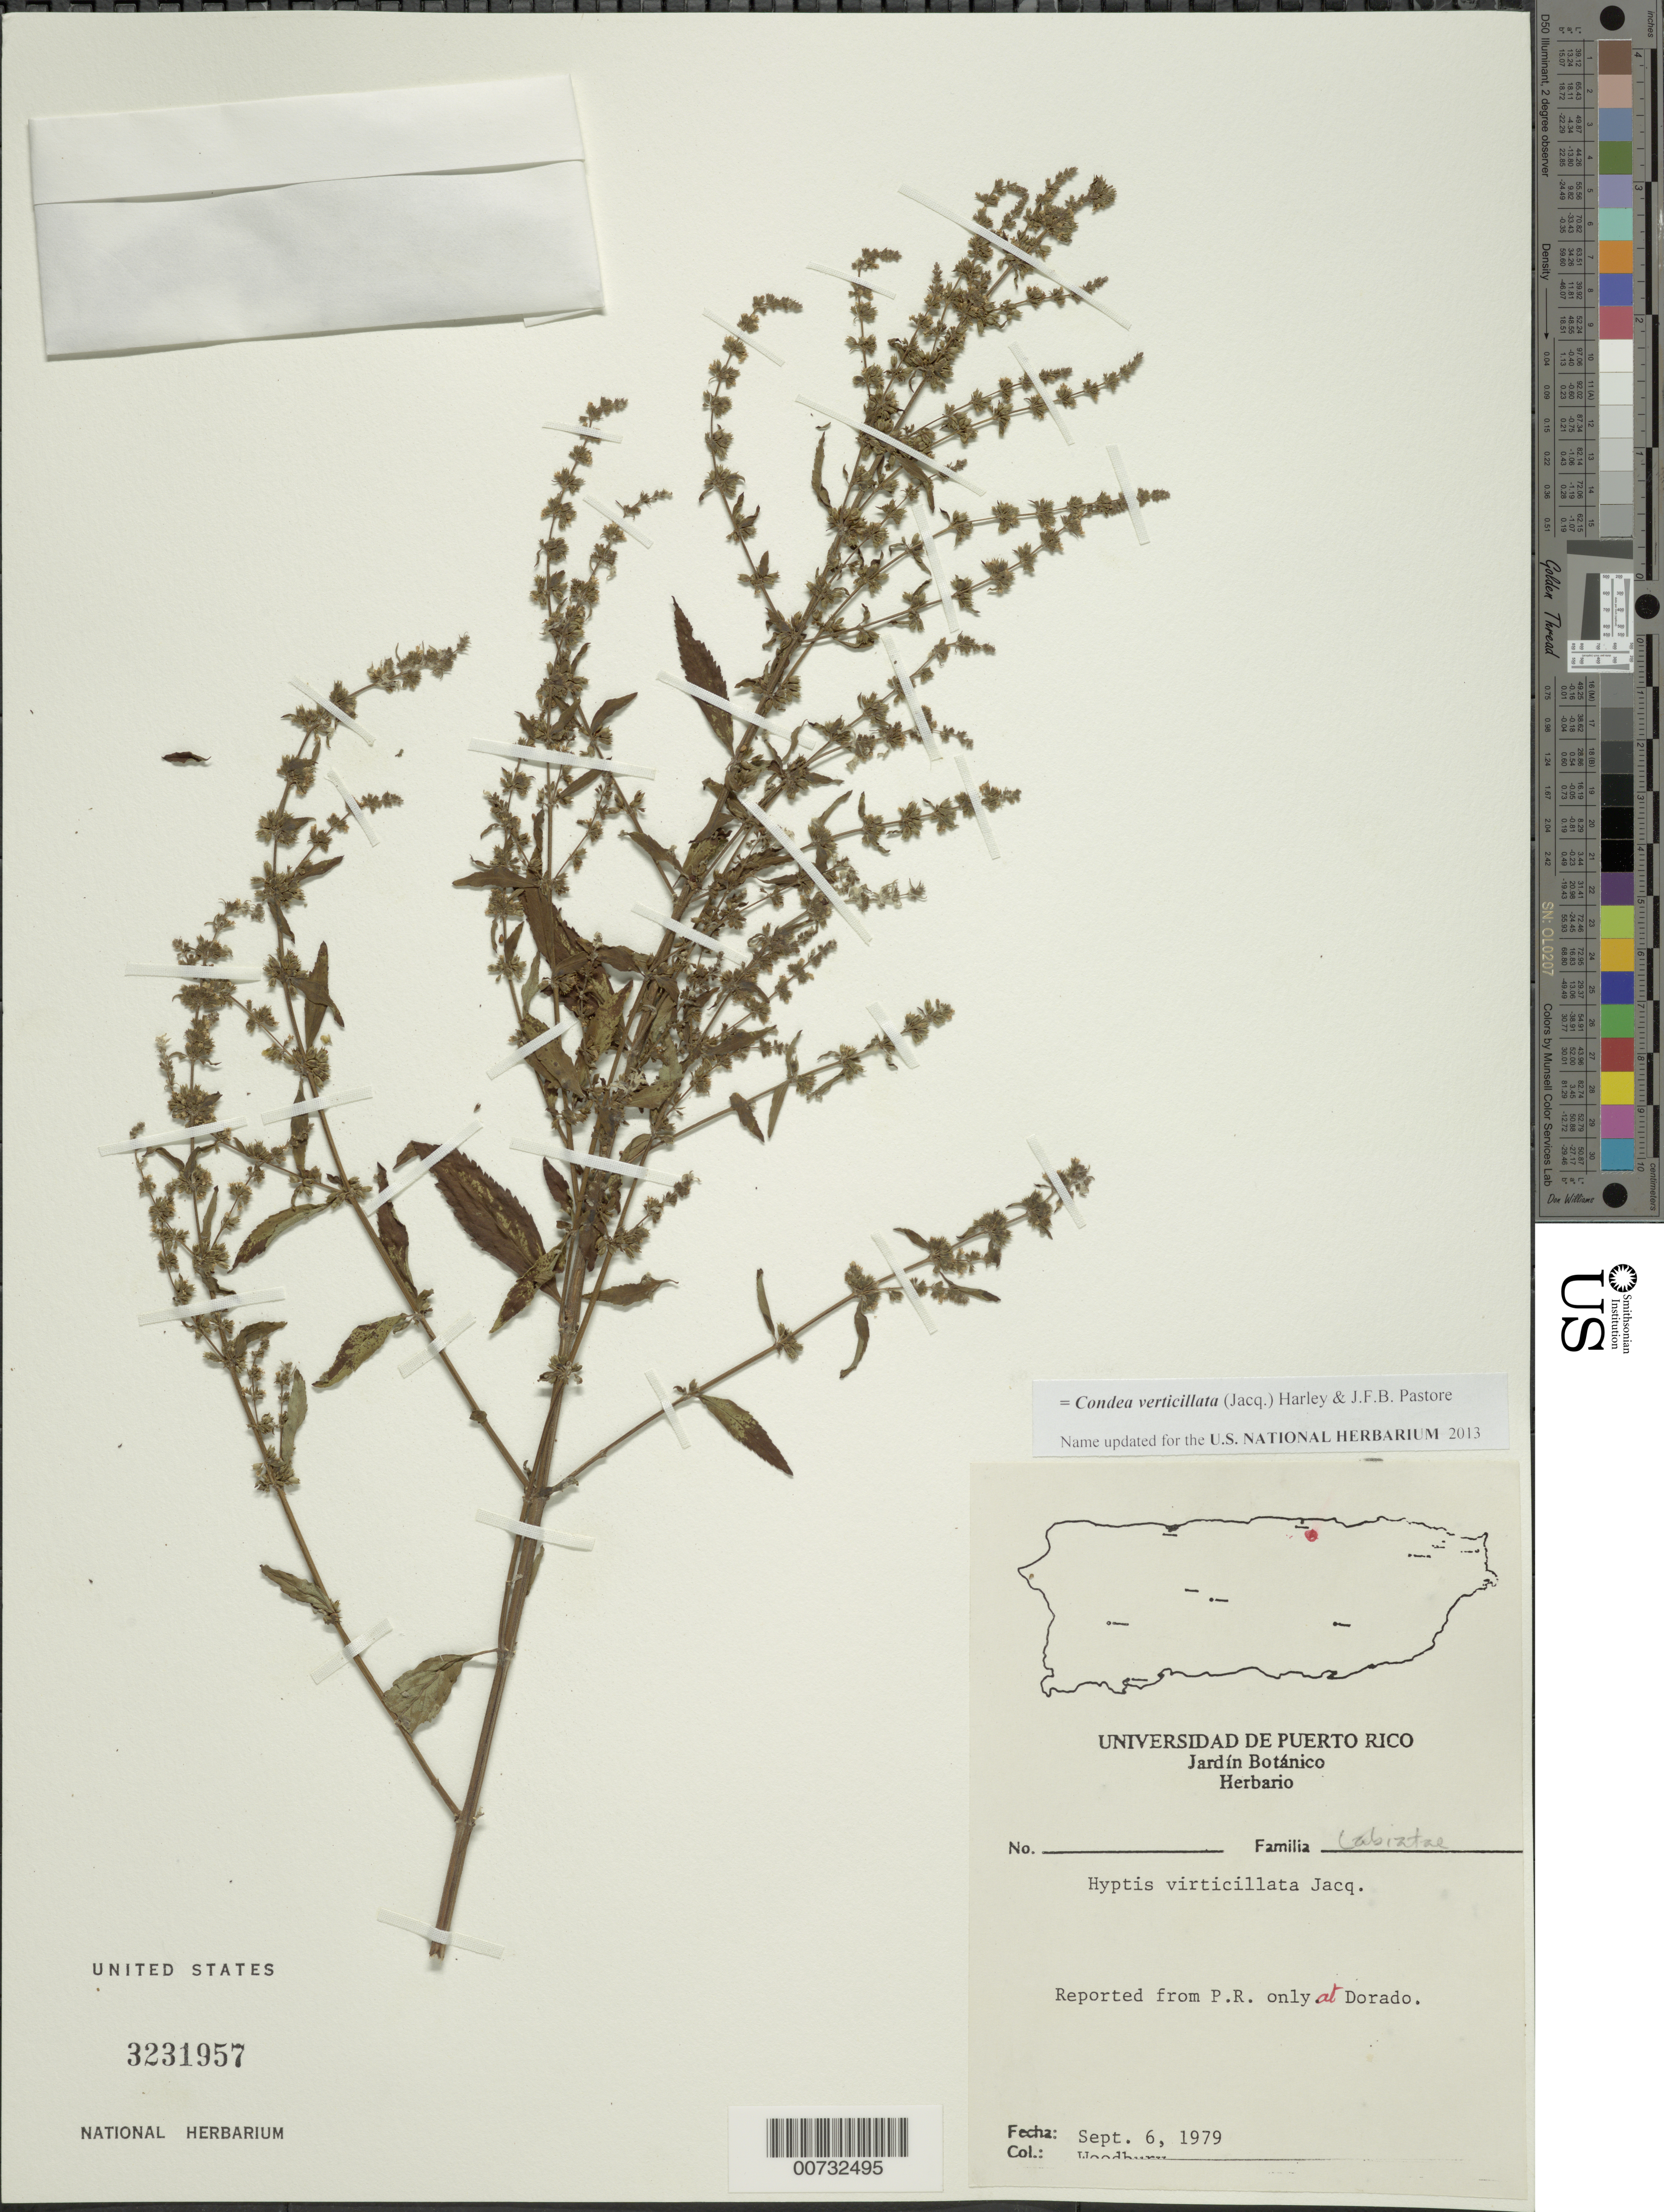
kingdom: Plantae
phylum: Tracheophyta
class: Magnoliopsida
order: Lamiales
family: Lamiaceae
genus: Condea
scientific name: Condea verticillata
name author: (Jacq.) Harley & J.F.B. Pastore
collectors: R. O. Woodbury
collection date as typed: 06 Sep 1979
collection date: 1979-09-06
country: Puerto Rico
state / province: Dorado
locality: Dorado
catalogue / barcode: US 3231957